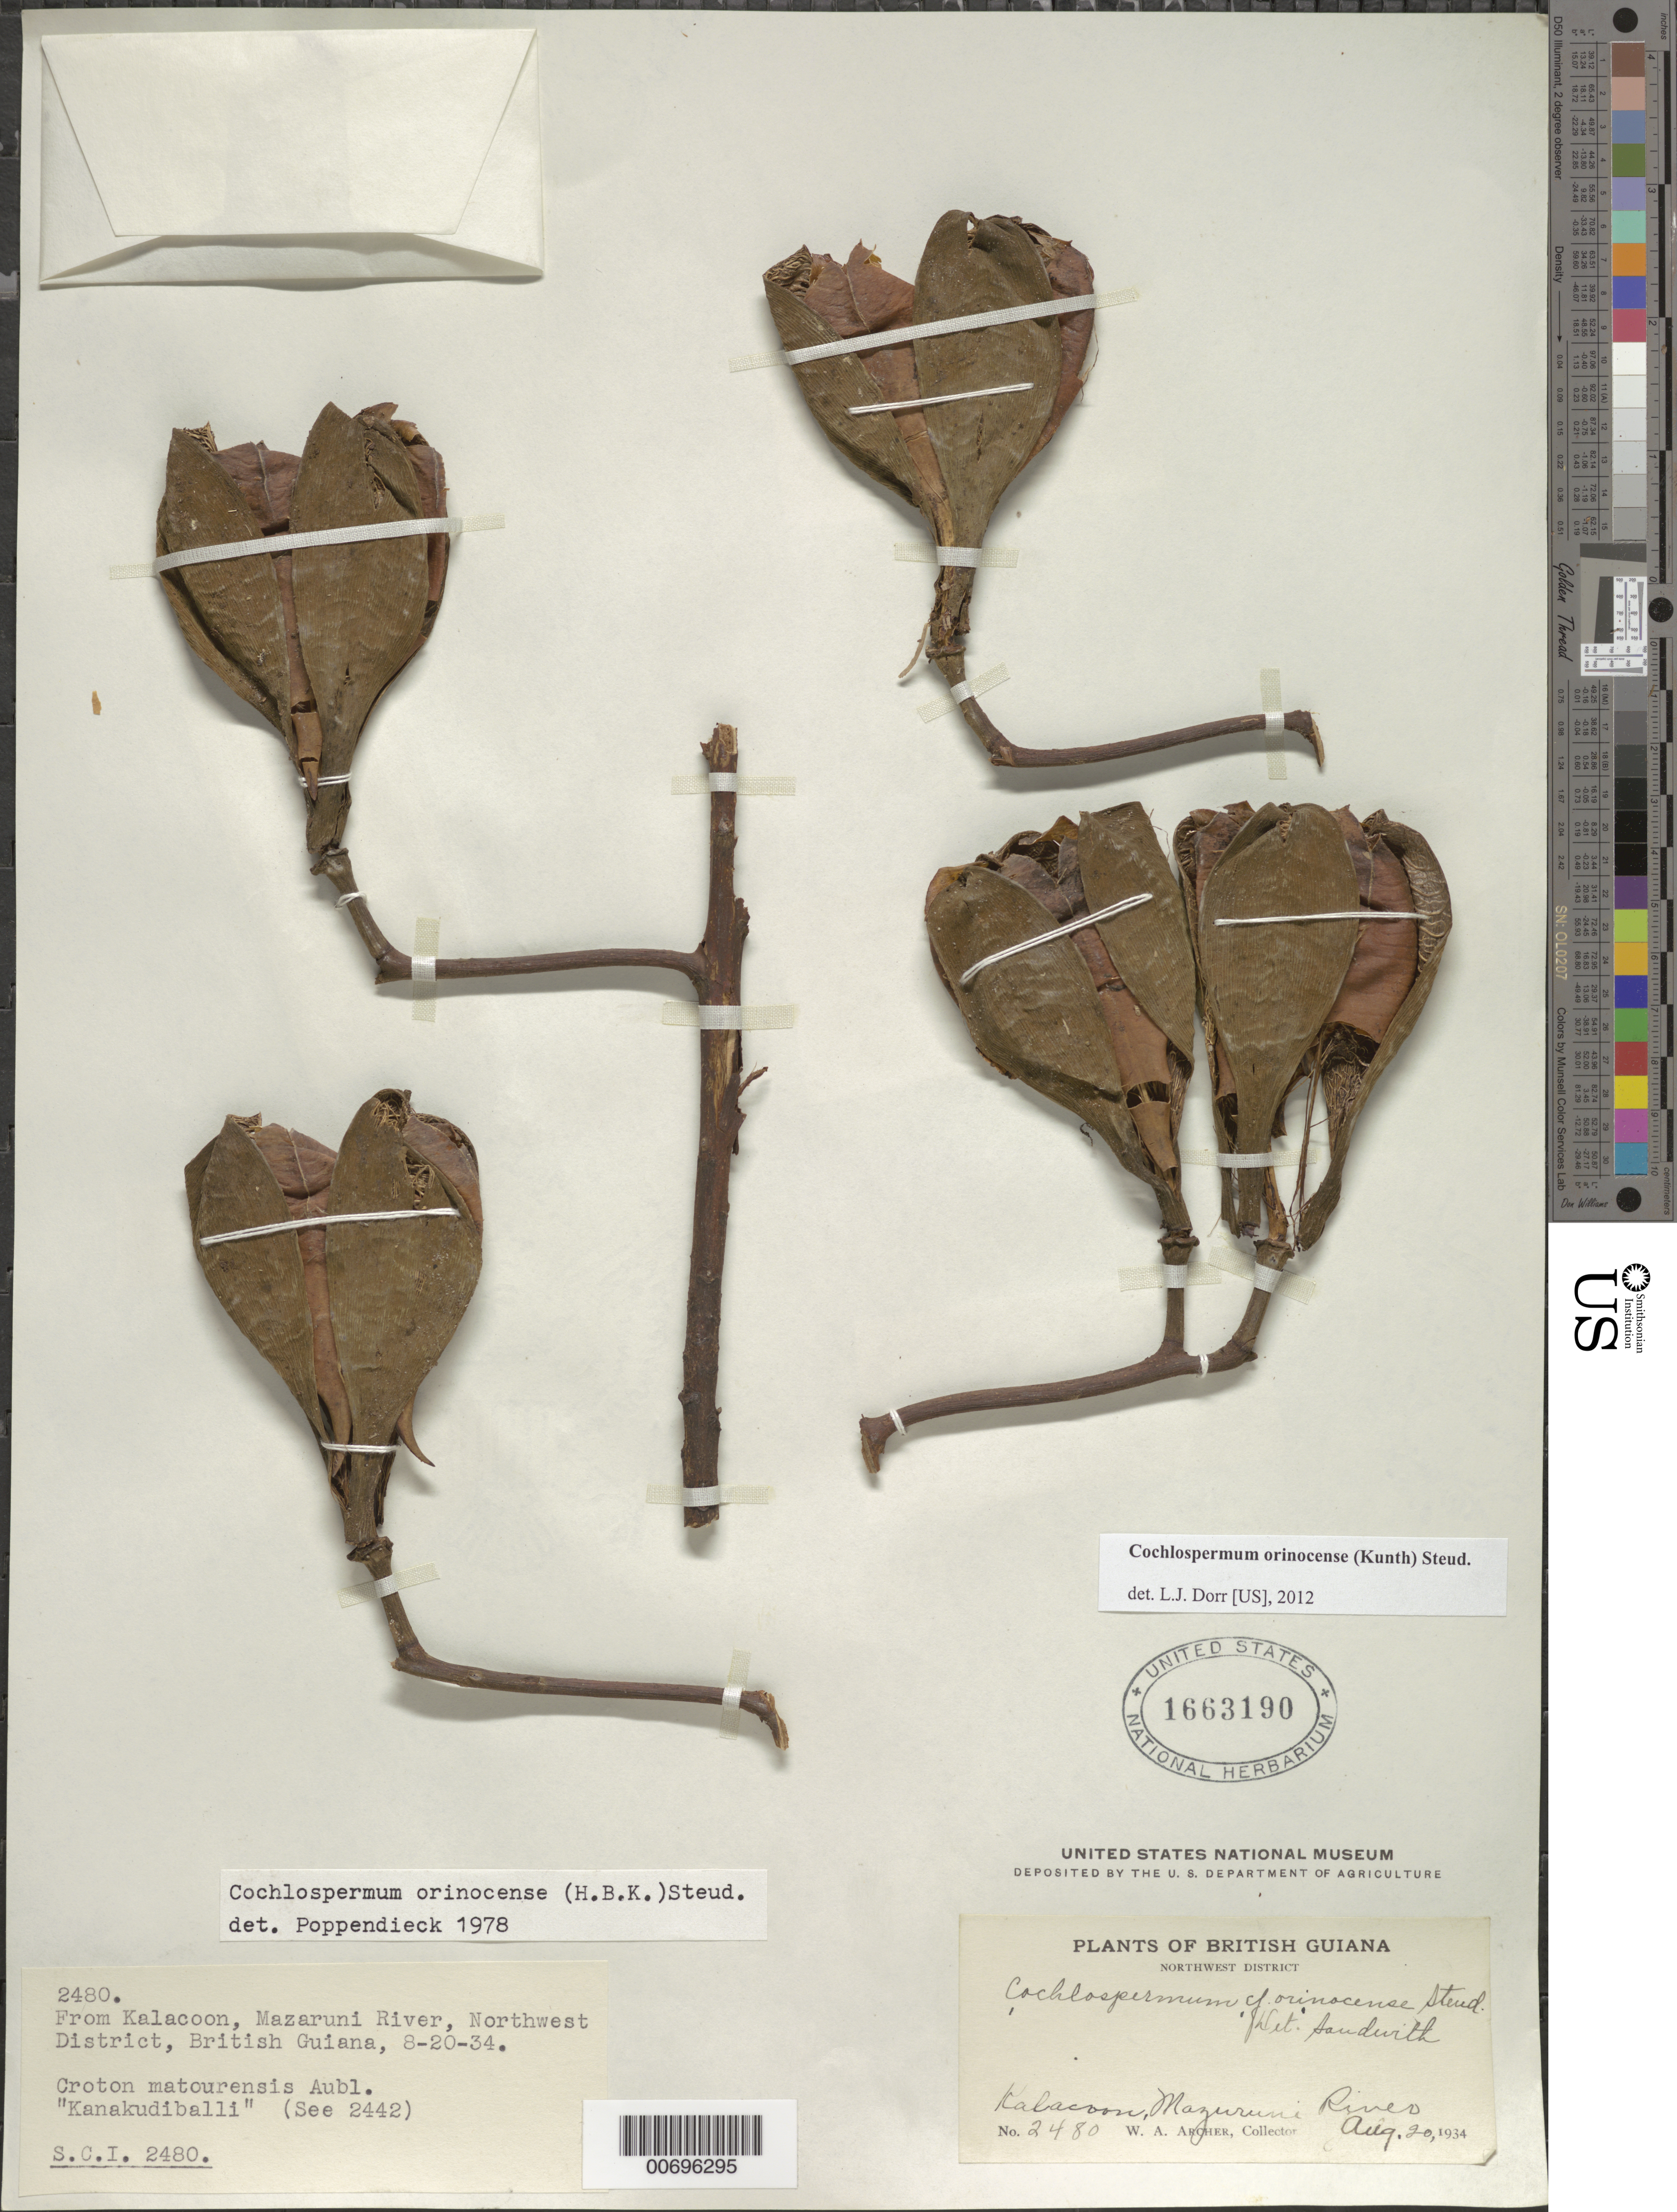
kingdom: Plantae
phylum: Tracheophyta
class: Magnoliopsida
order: Malvales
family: Cochlospermaceae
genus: Cochlospermum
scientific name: Cochlospermum orinocense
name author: (Kunth) Steud.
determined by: Poppendieck, H.-H., (HBG), Institut fur Allgemeine Botanik und Botanischer Garten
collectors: W. A. Archer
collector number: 2480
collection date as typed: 20-Aug-34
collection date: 1934-08-20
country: Guyana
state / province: Cuyuni-Mazaruni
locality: Kalakun, Mazaruni River, NW Distr.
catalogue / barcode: US 1663190